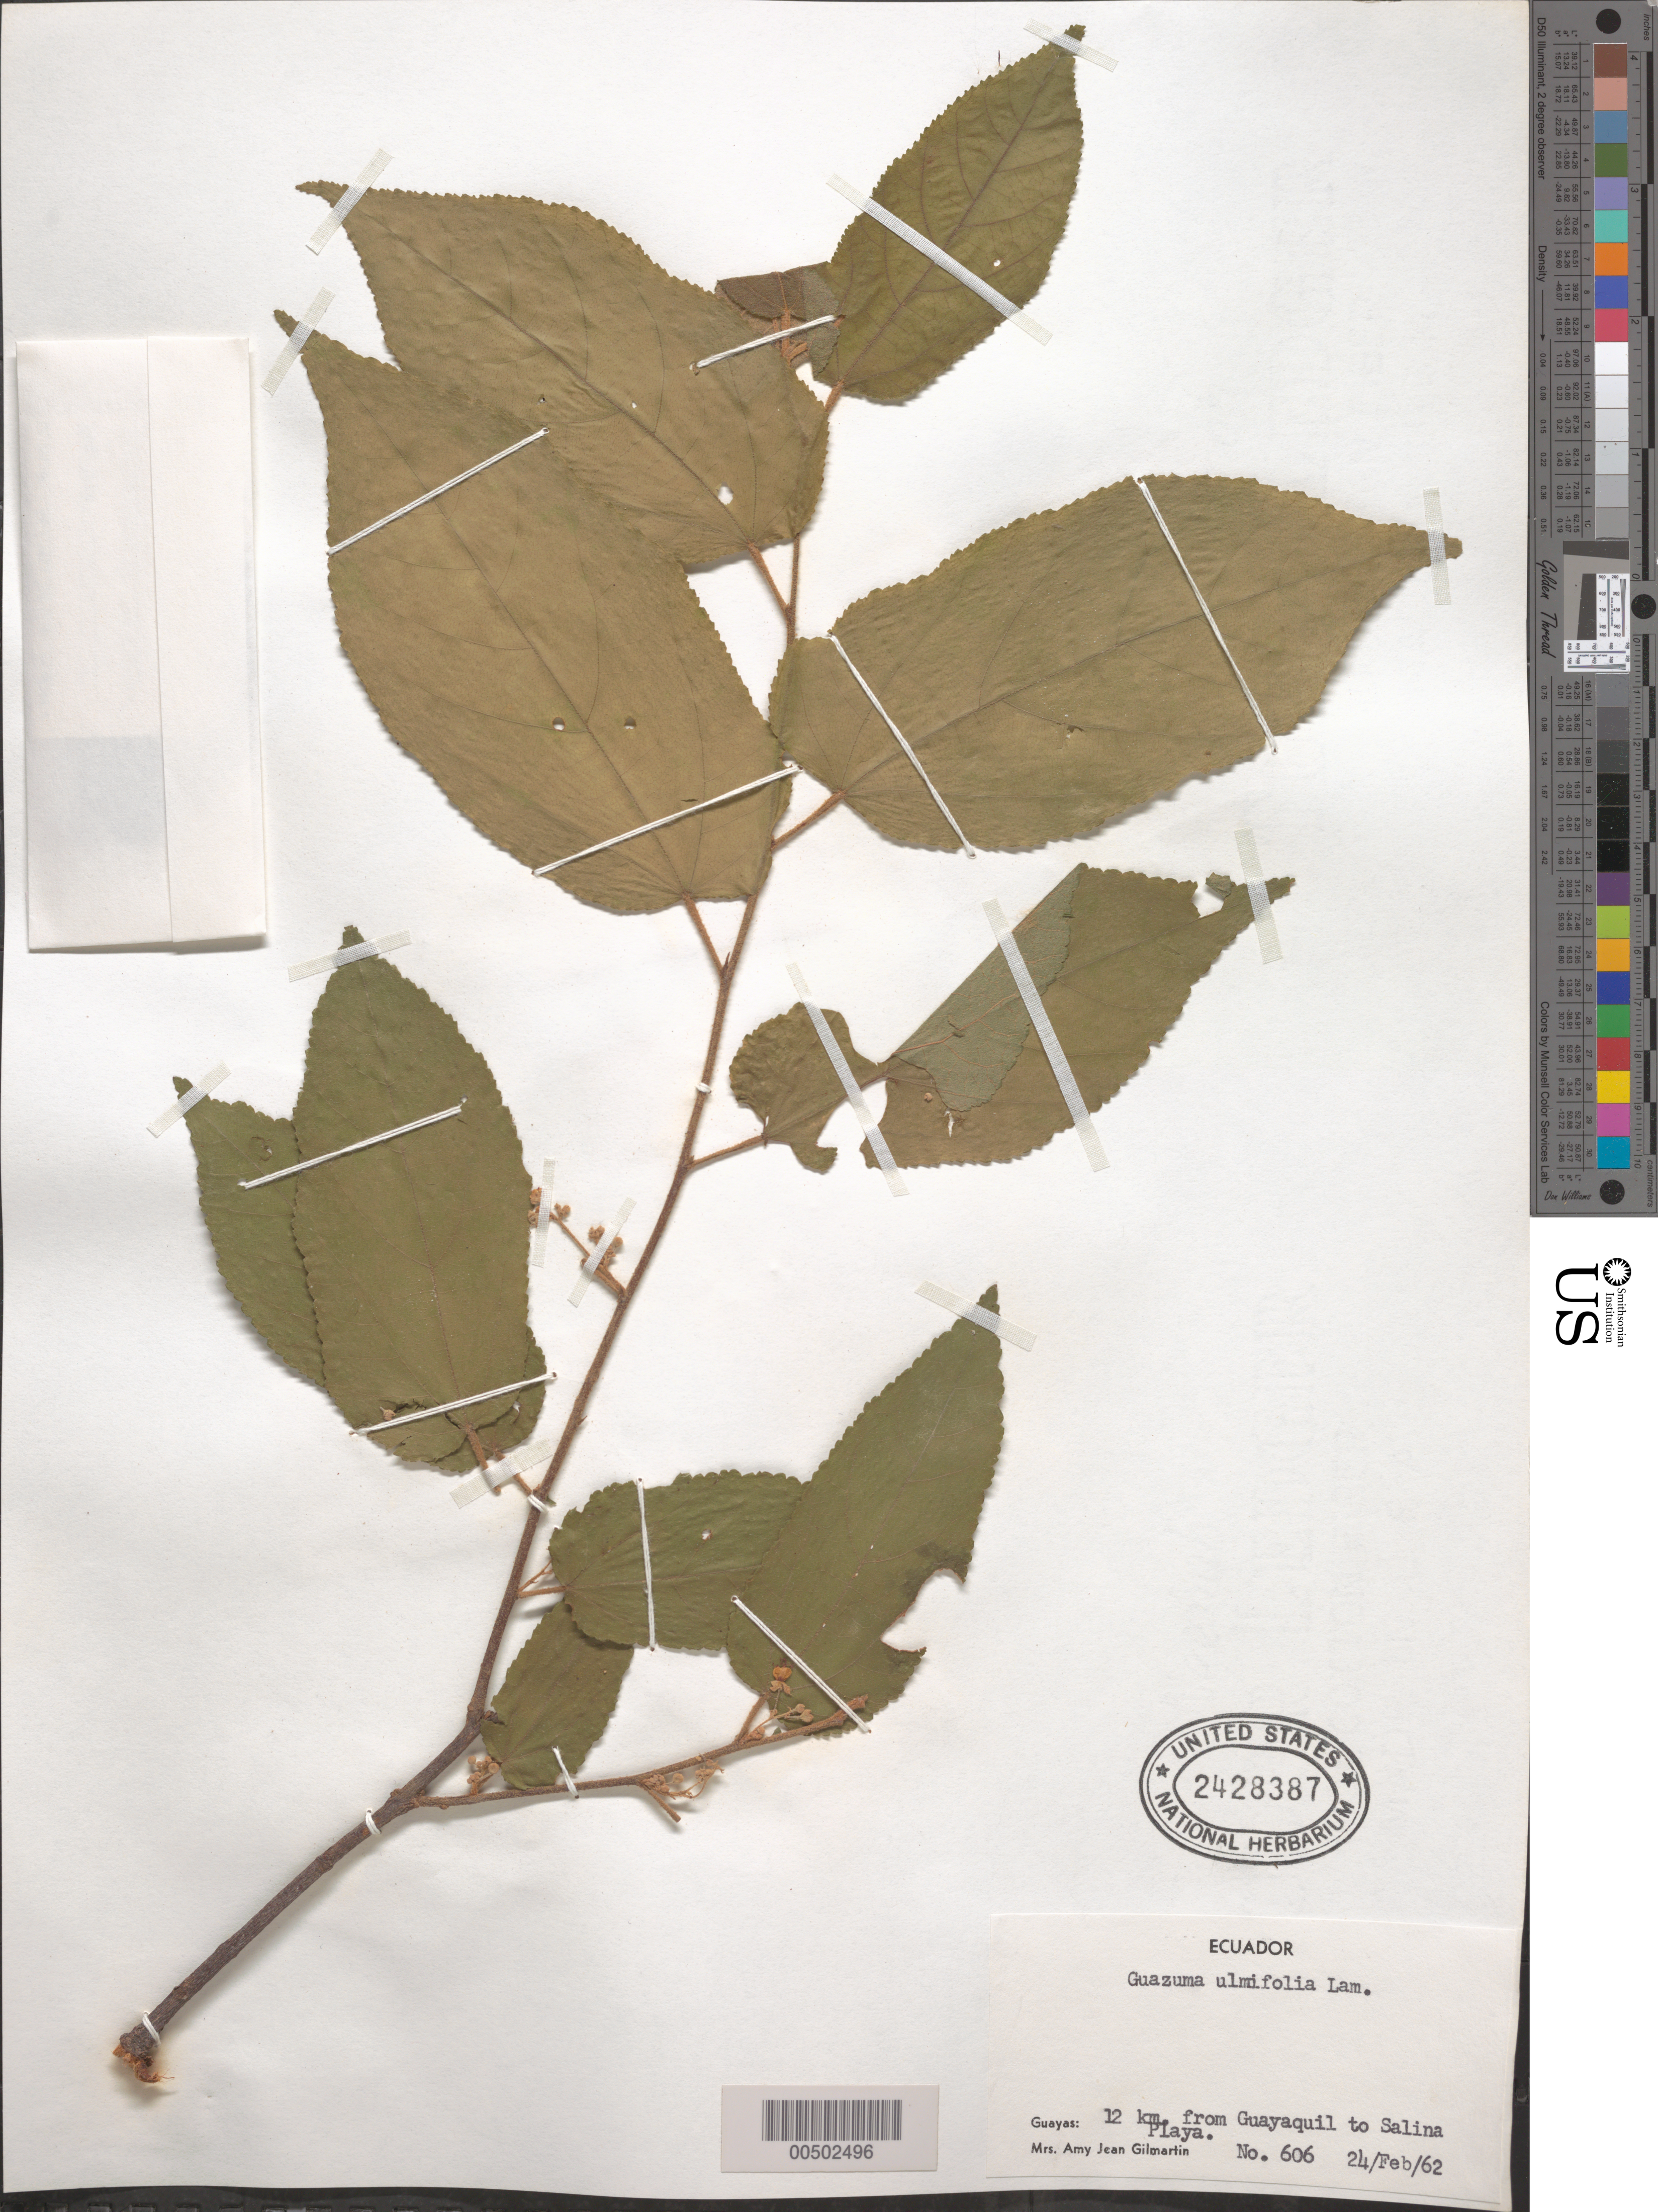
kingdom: Plantae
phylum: Tracheophyta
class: Magnoliopsida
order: Malvales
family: Malvaceae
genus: Guazuma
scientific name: Guazuma ulmifolia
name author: Lam.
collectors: A. J. Gilmartin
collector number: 606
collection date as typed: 24 Feb 1962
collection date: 1962-02-24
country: Ecuador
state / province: Guayas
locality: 12 km from Guayaquil to Salina Playa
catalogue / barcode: US 2428387